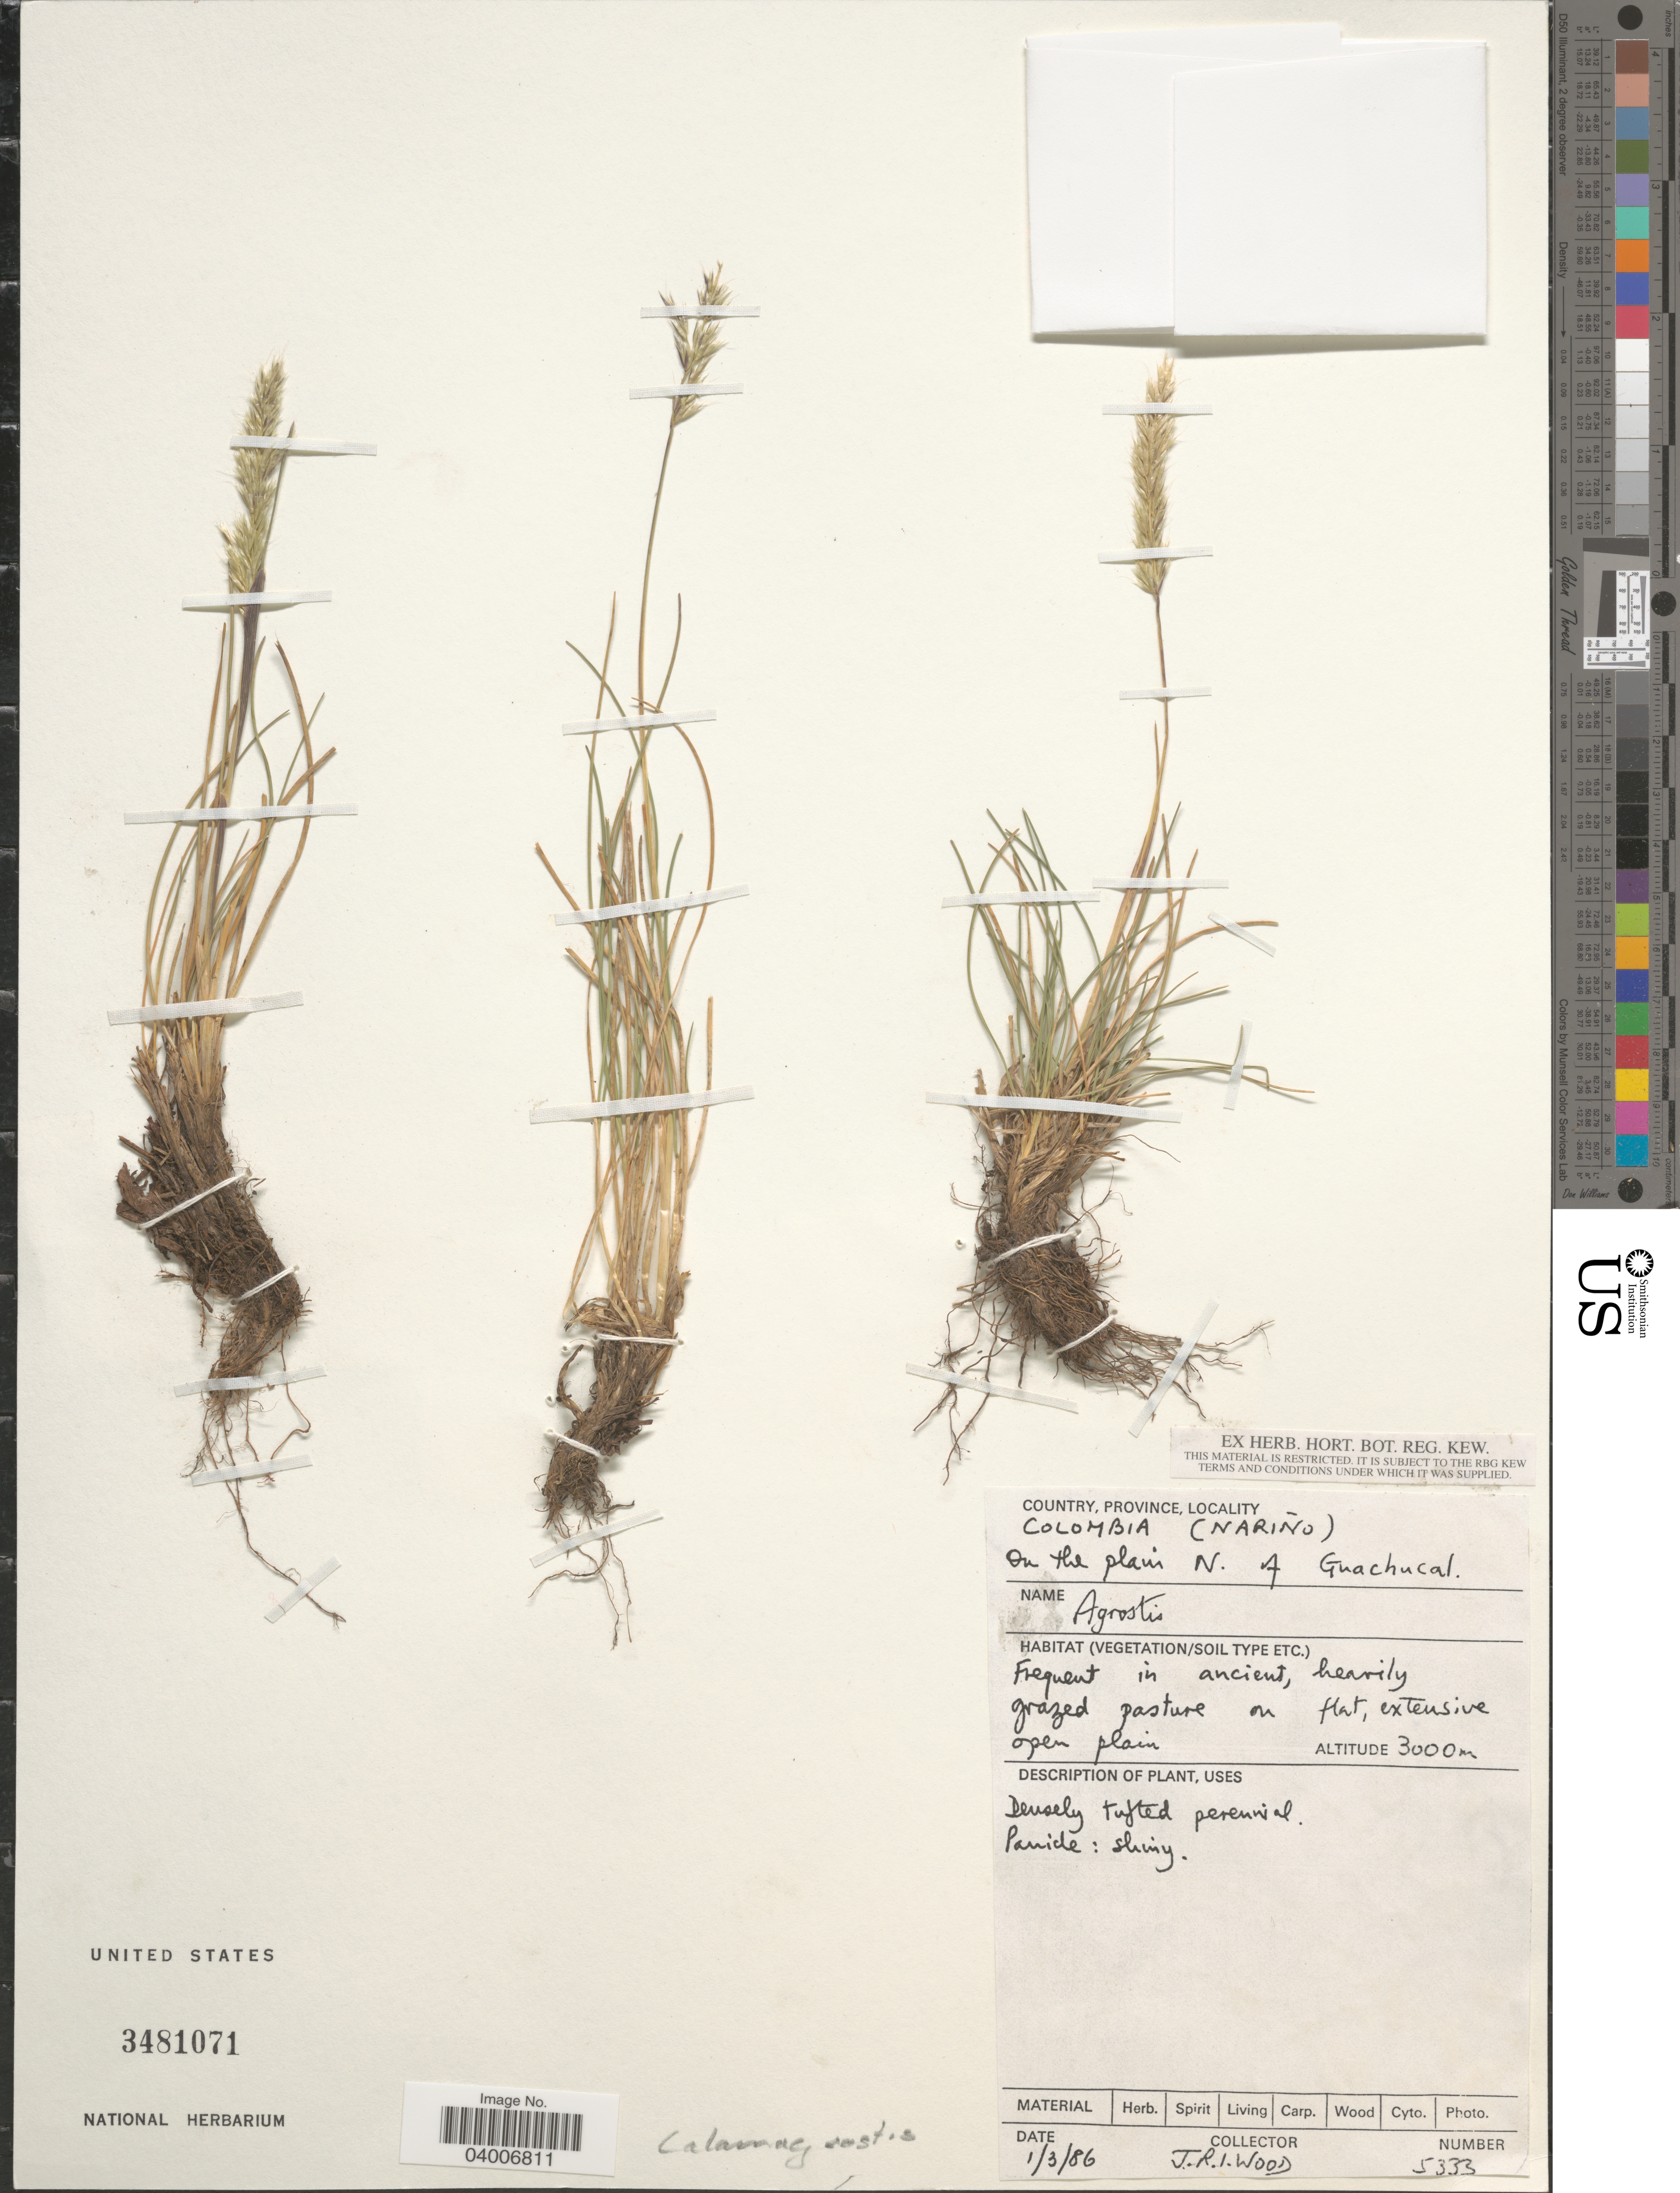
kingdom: Plantae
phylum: Tracheophyta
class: Liliopsida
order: Poales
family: Poaceae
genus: Cinnagrostis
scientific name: Cinnagrostis sp.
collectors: J. R. I. Wood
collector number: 5333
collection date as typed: Transcribed d/m/y: 1/3/86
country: Colombia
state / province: Nariño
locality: On the plain N. of Guachucal.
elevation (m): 3000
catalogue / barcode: US 3481071